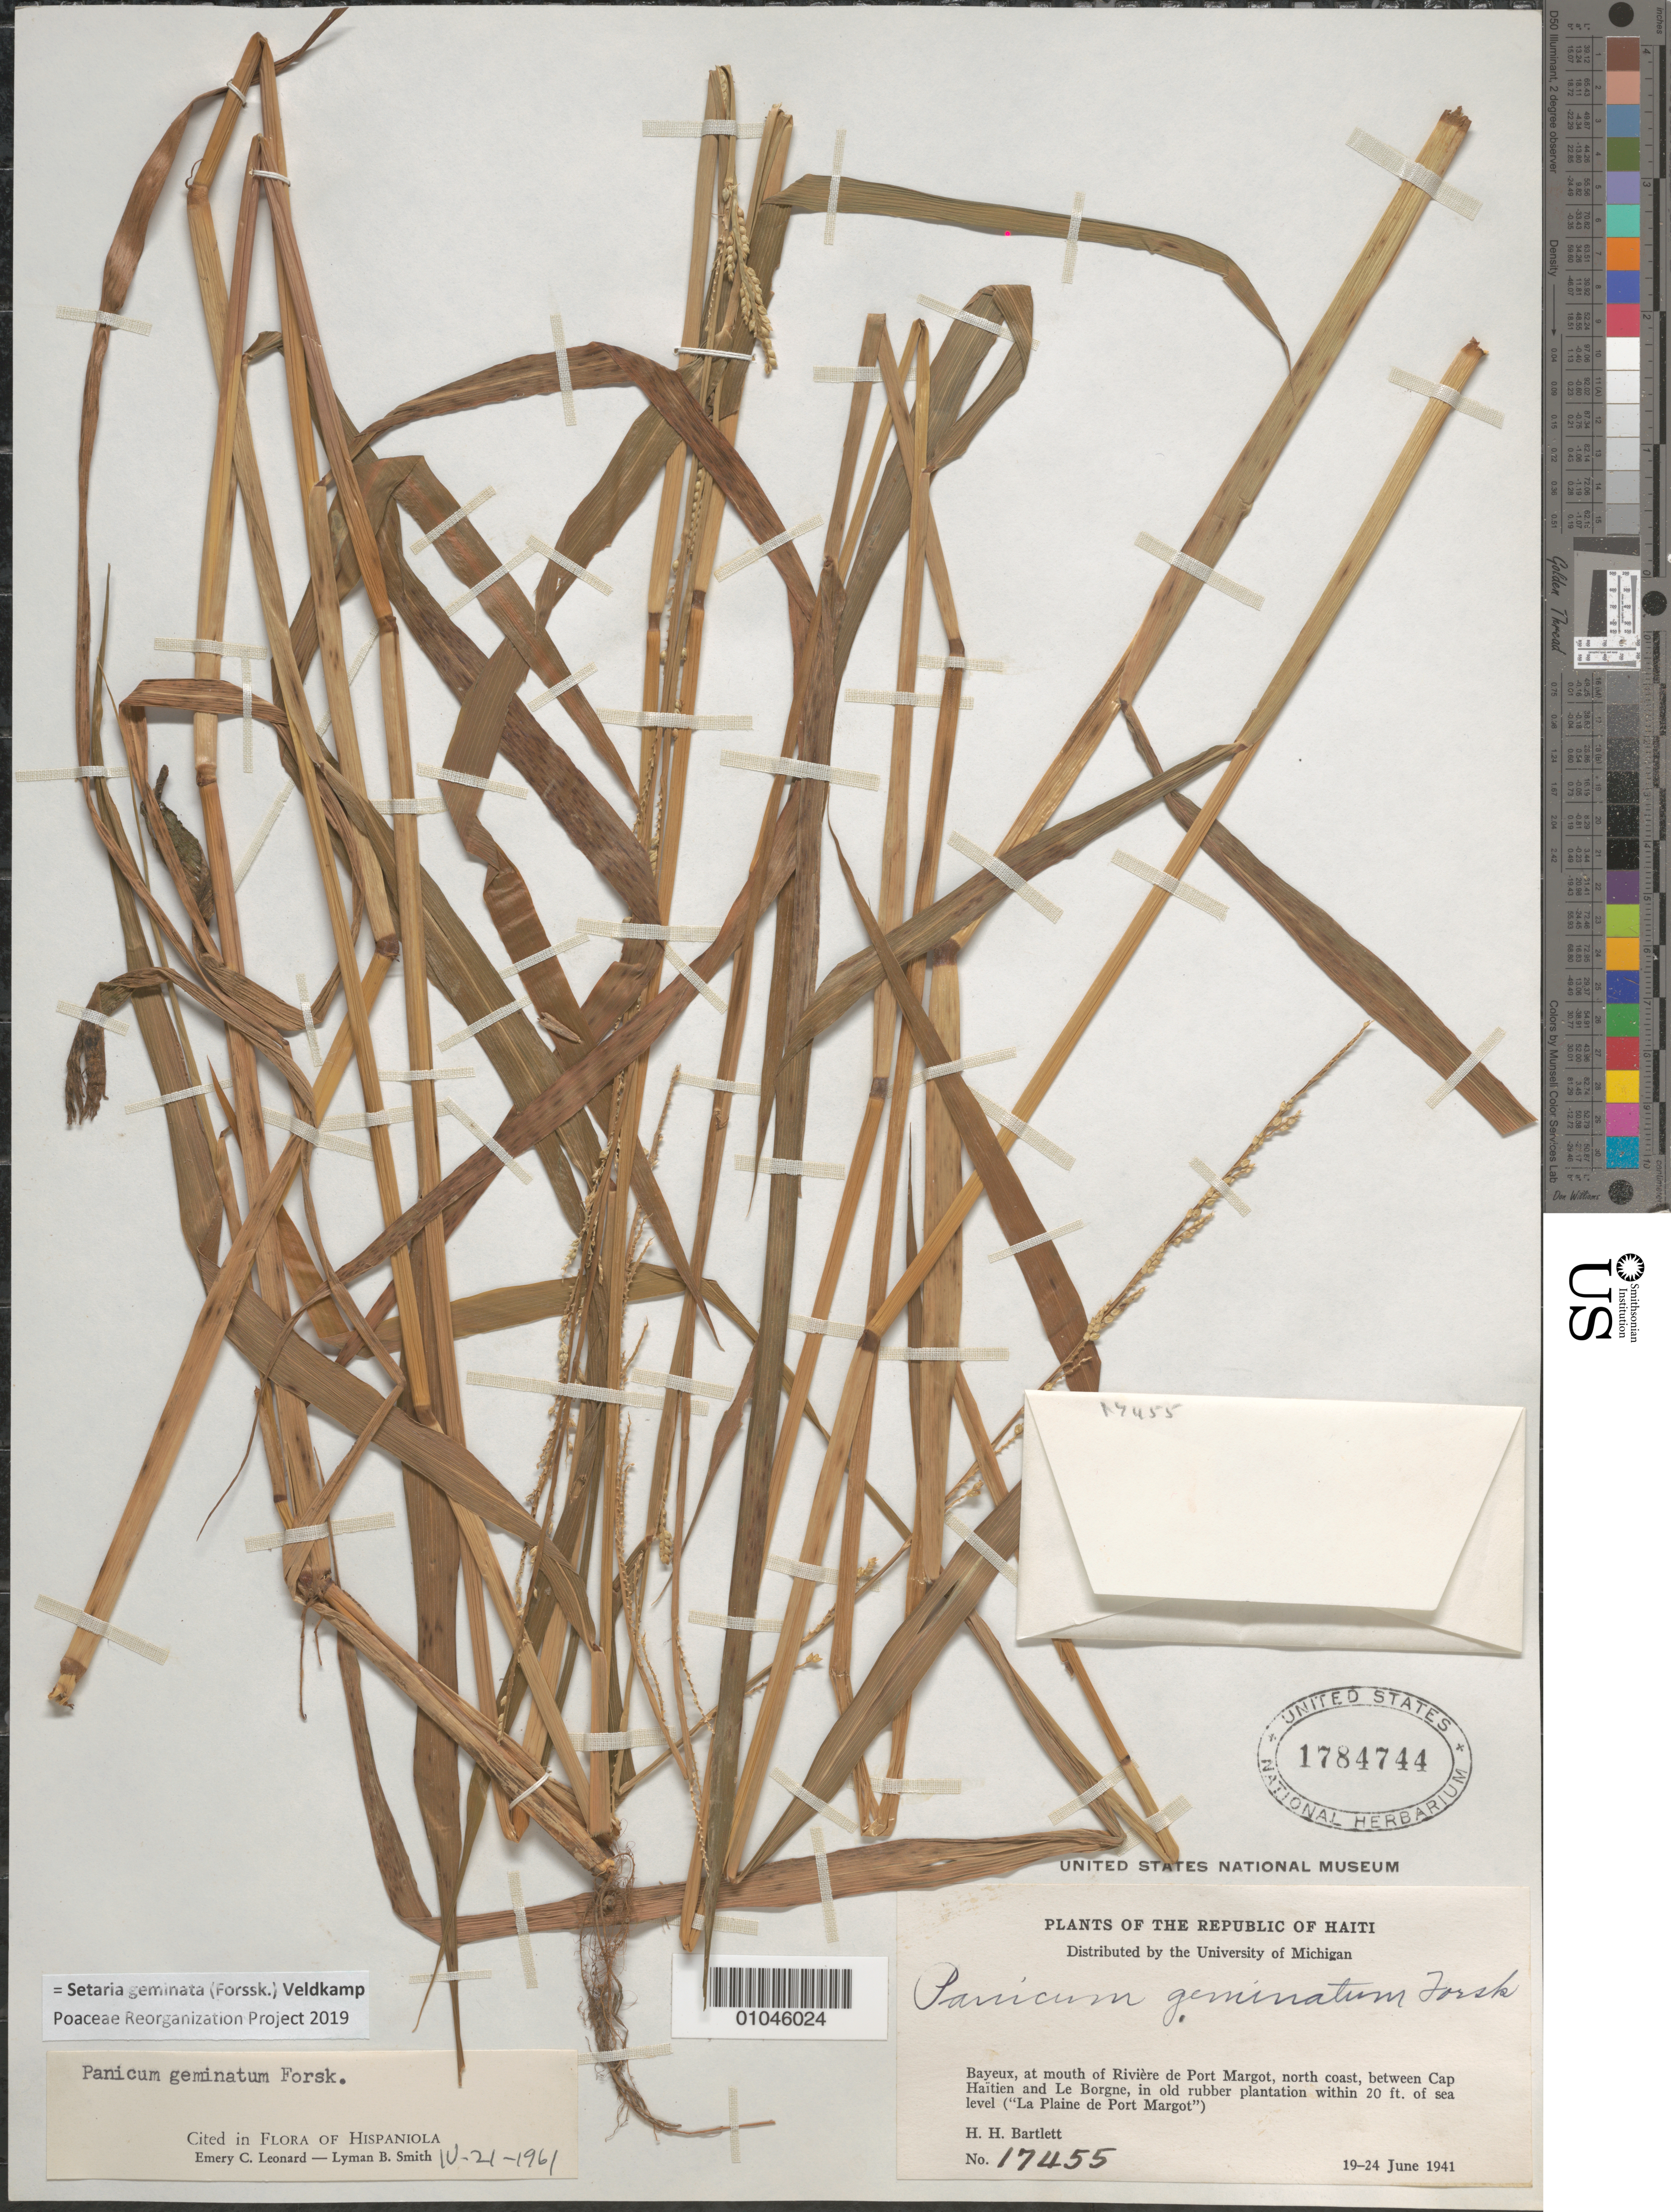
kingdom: Plantae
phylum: Tracheophyta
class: Liliopsida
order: Poales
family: Poaceae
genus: Paspalidium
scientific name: Paspalidium geminatum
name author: (Forssk.) Stapf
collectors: H. H. Bartlett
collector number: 17455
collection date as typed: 19 Jun 1941 to 24 Jun 1941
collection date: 1941-06-19/1941-06-24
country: Haiti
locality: Bayeux, at mouth of Riviere de Port Margot, north coast, between Cap Haitien and Le Borgne, in old rubber plantation within 20ft of sea level ("La Plaine de Port Margot")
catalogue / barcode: US 1784744